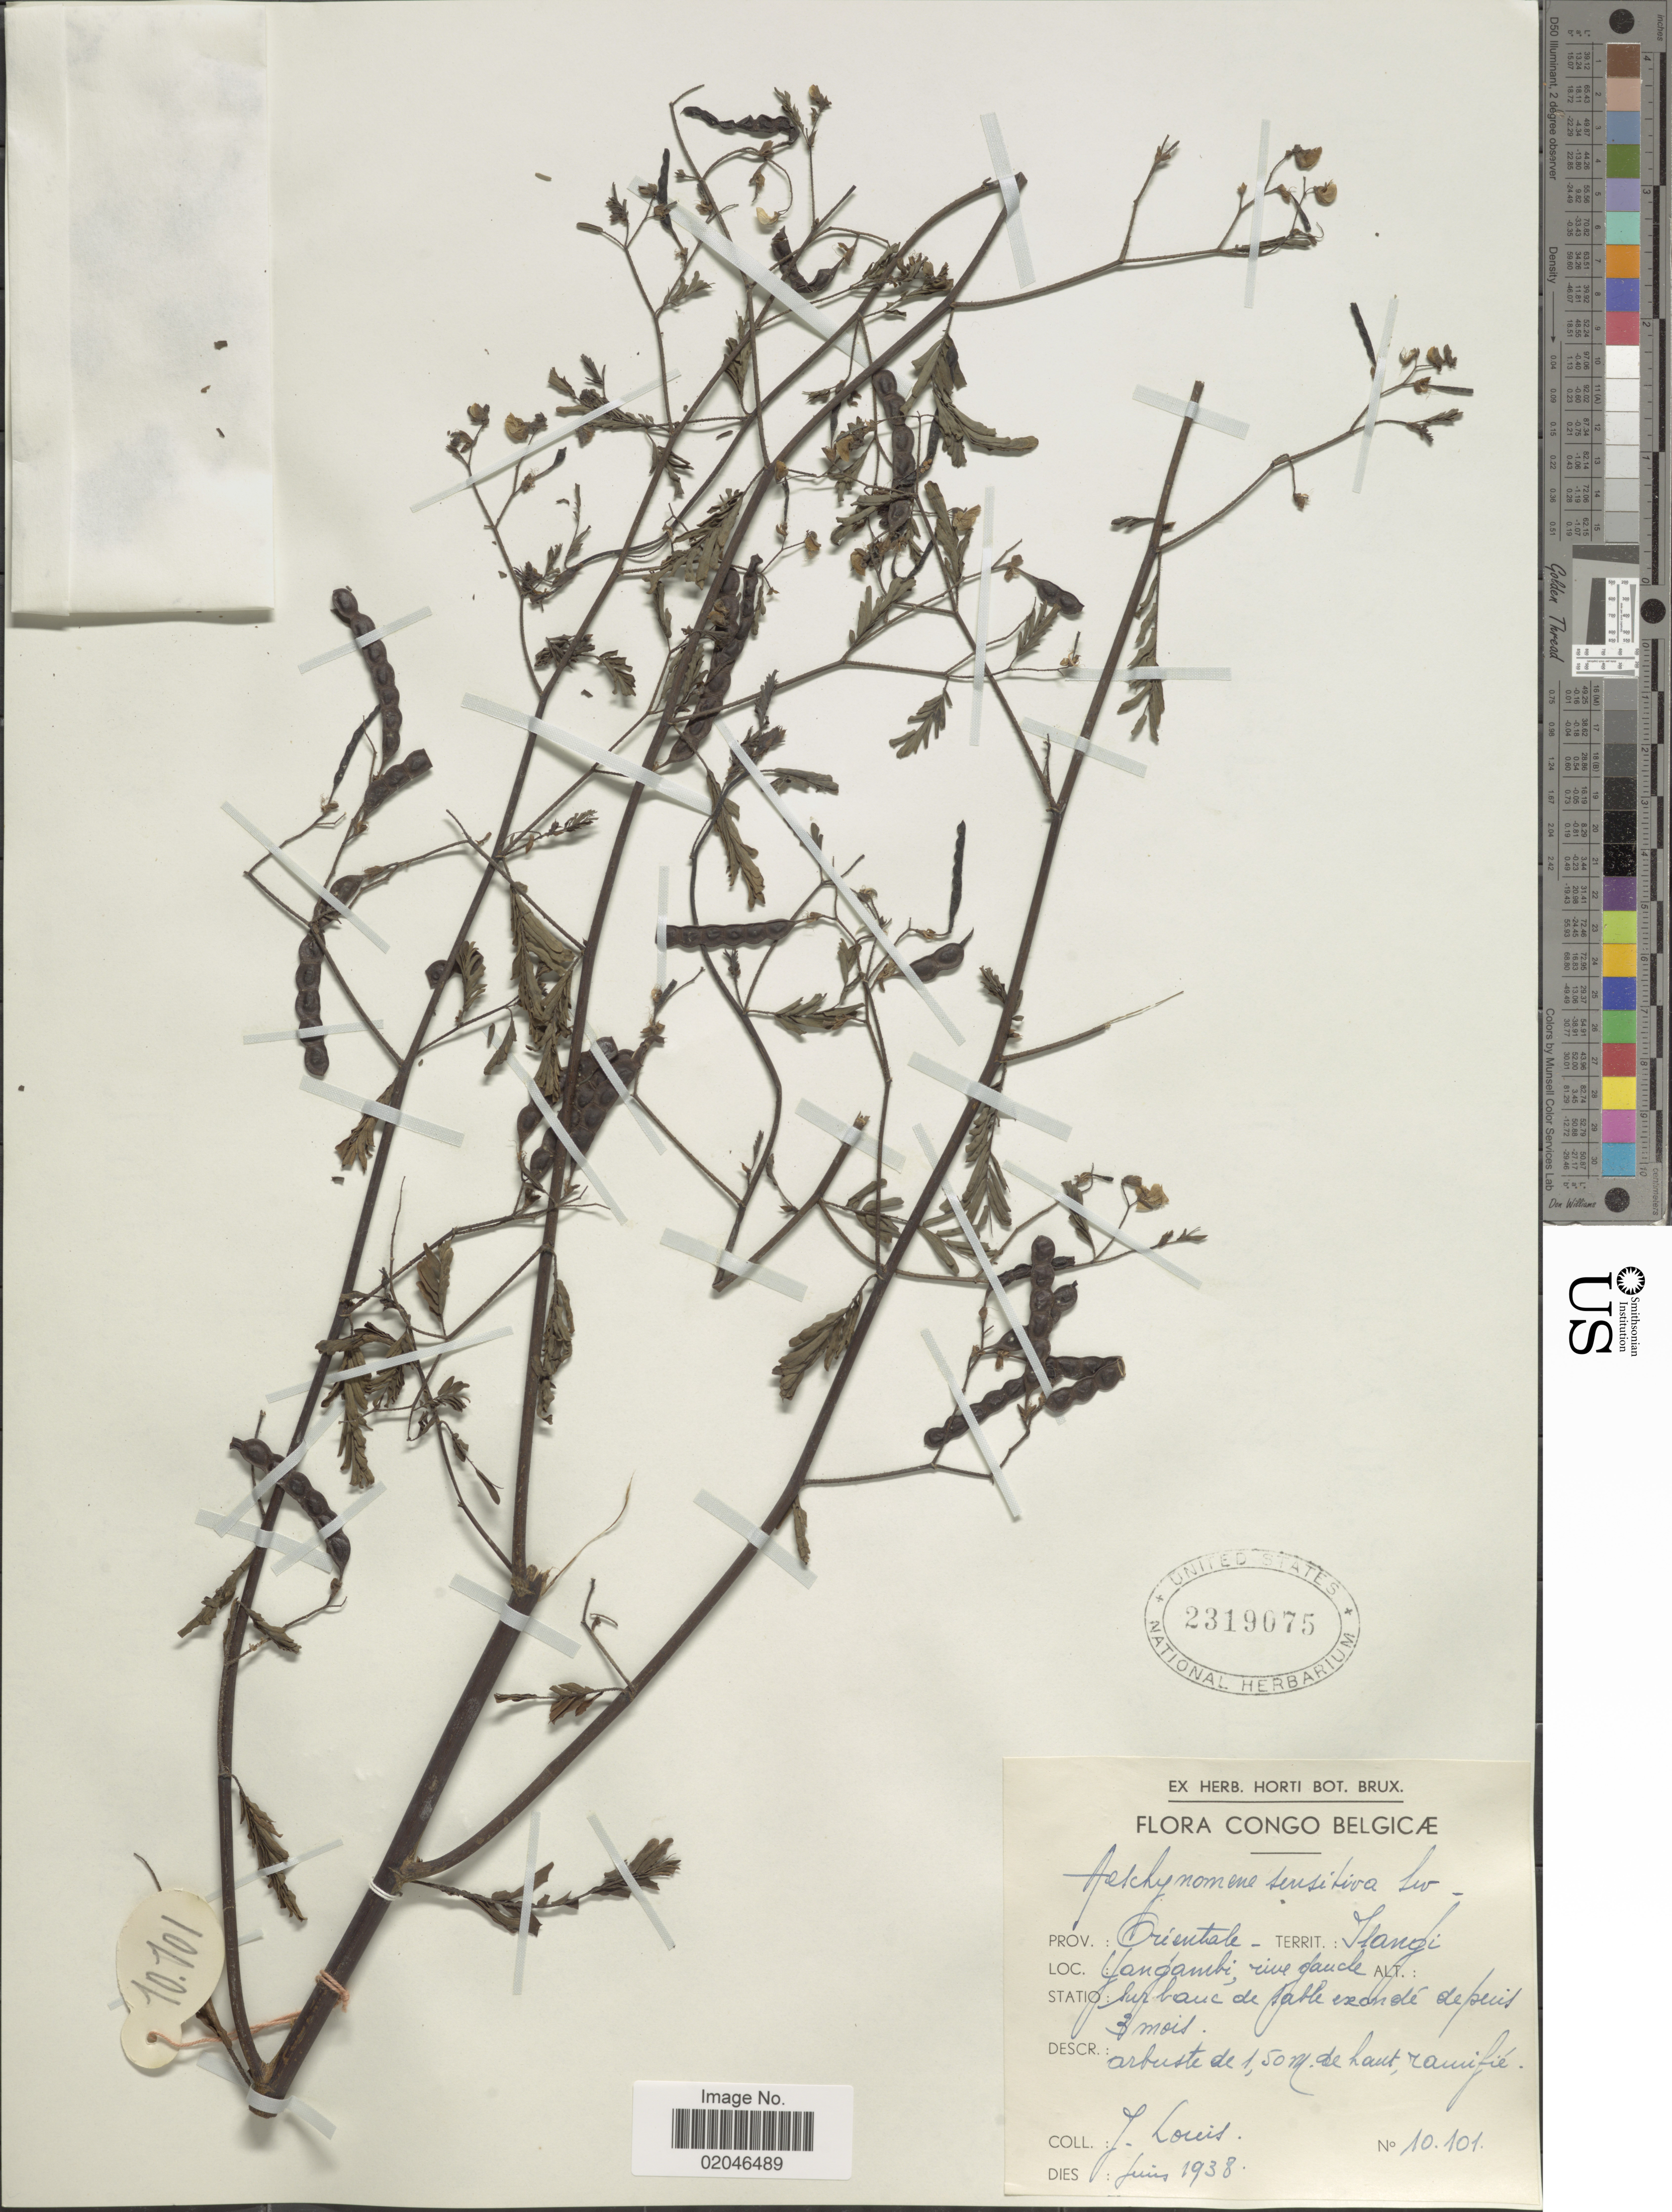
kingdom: Plantae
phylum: Tracheophyta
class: Magnoliopsida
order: Fabales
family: Fabaceae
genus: Aeschynomene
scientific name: Aeschynomene sensitiva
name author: Sw.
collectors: J. Louis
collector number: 10101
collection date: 1938-06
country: Congo, Democratic Republic of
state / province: Tshopo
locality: Prov.: Orientale. Territ.: Ilangi. Yangambi, rive gaucle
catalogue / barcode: US 2319075